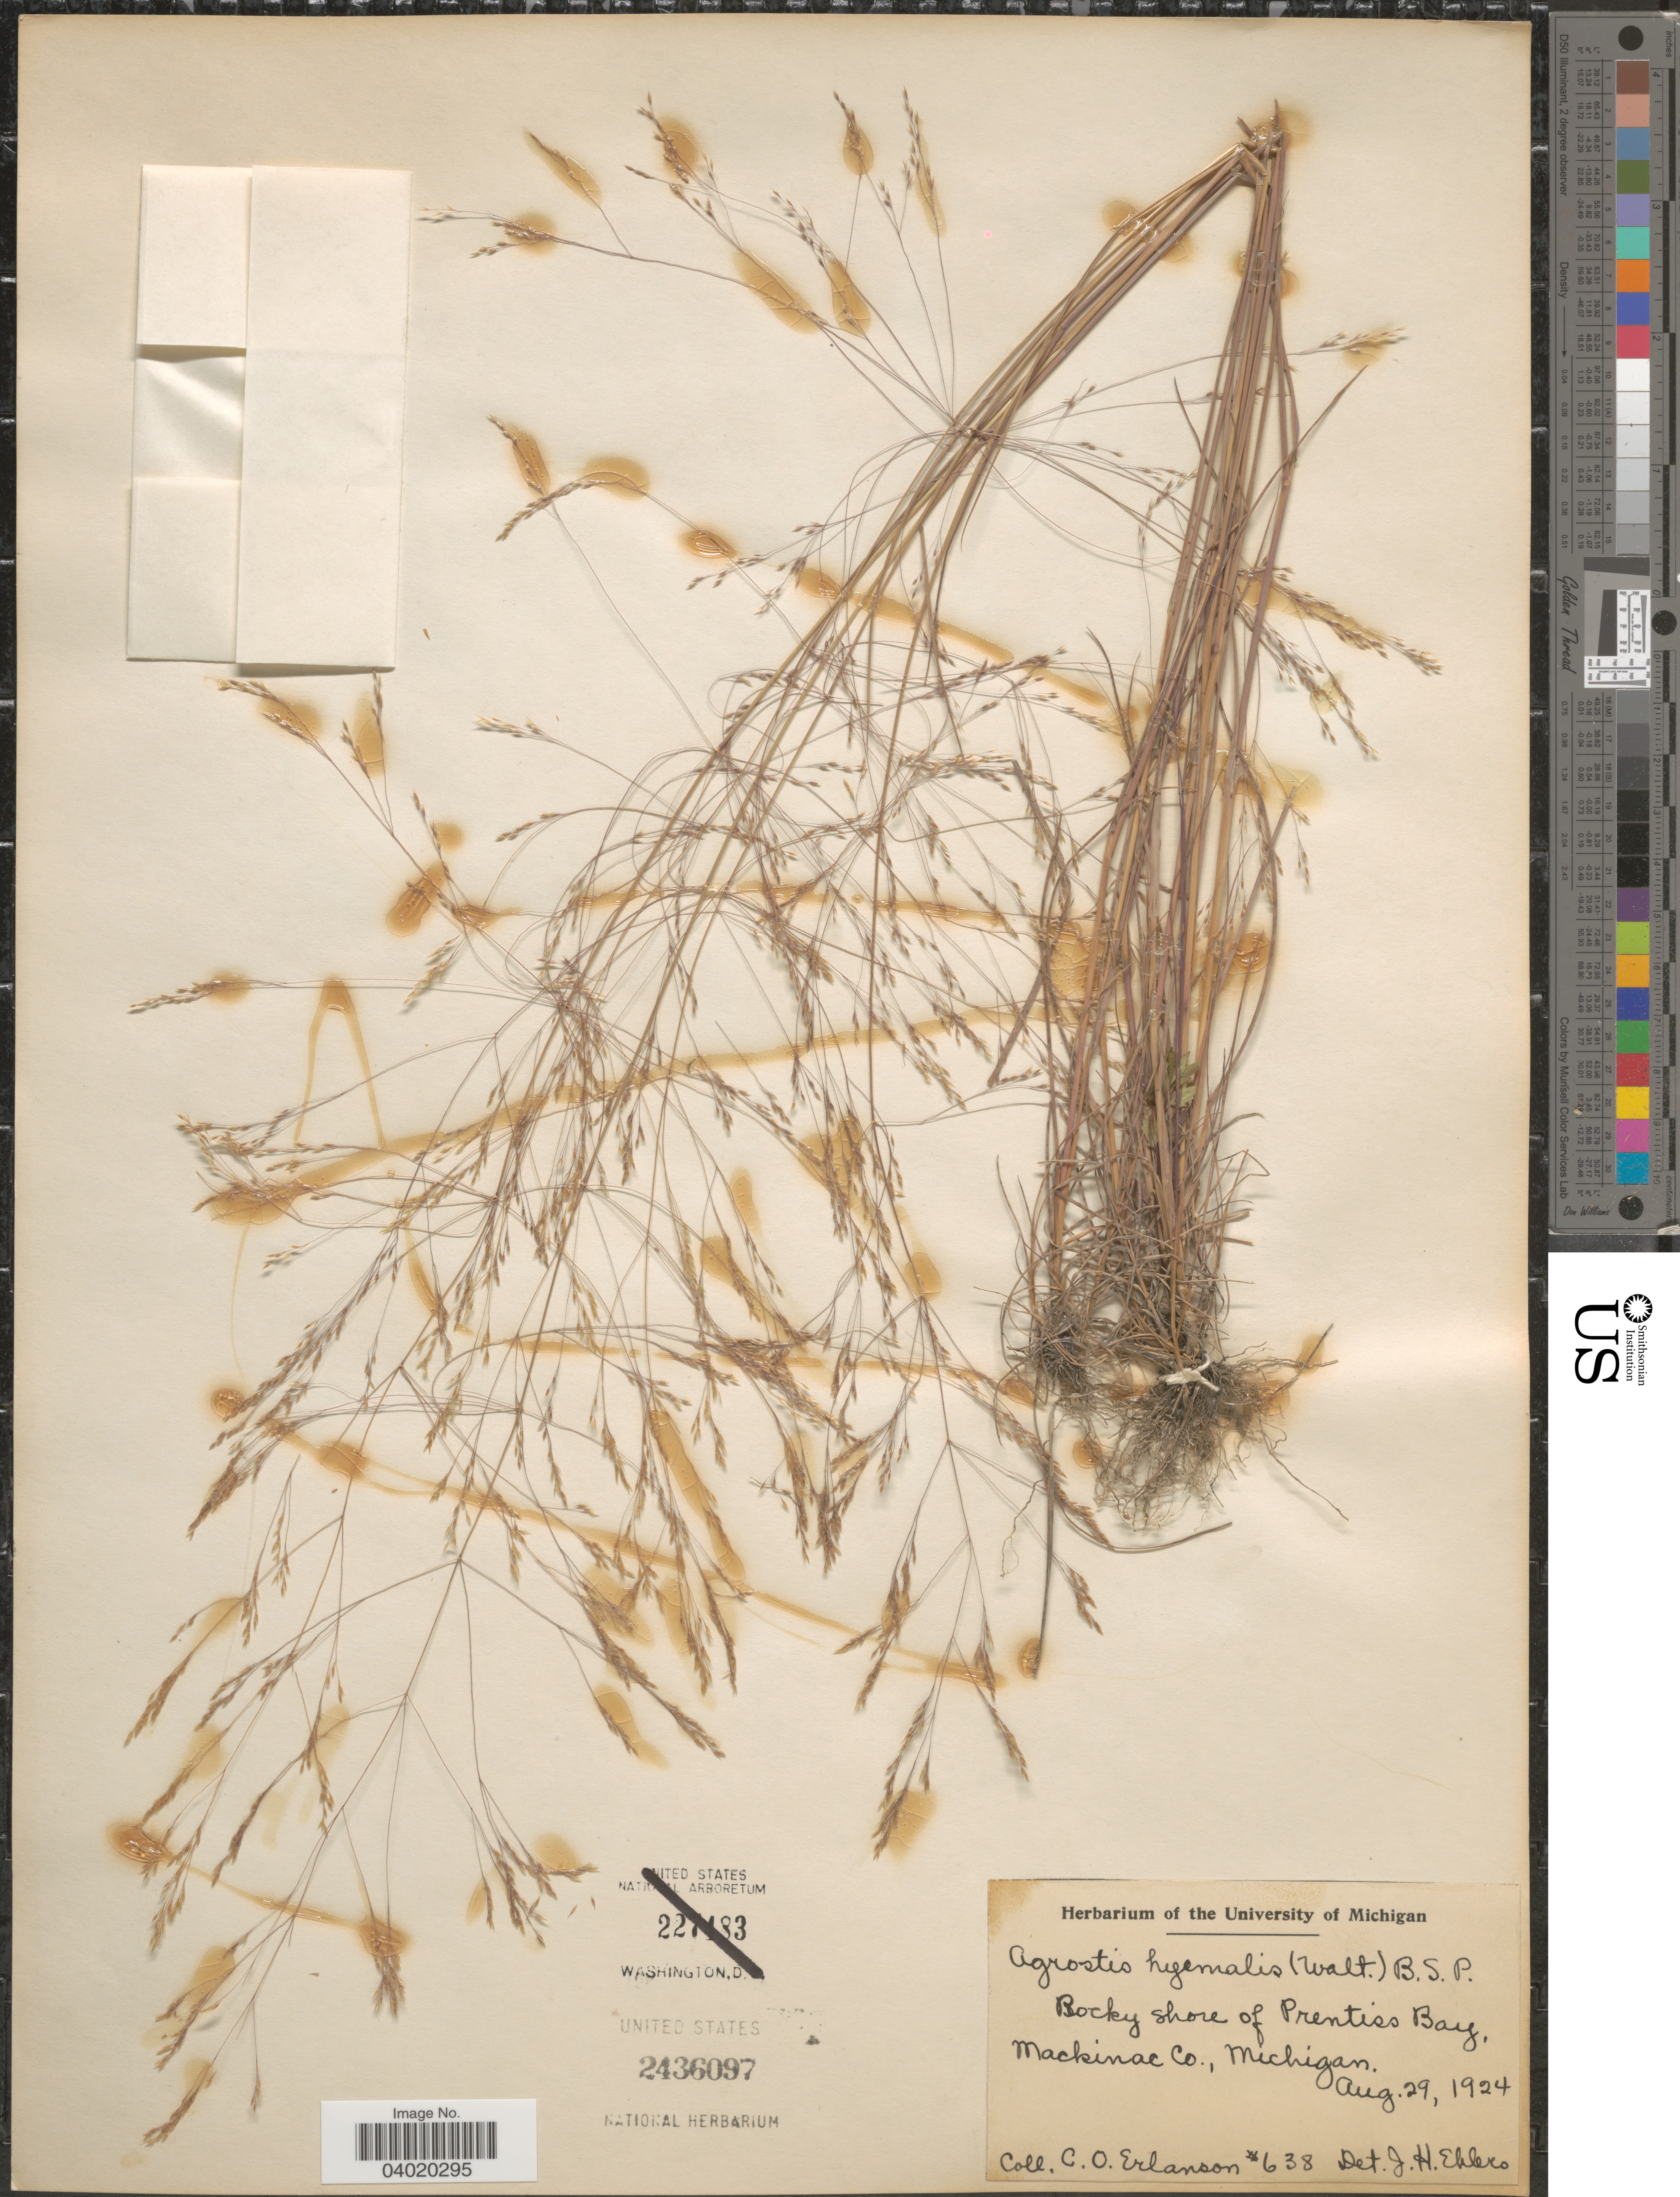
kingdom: Plantae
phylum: Tracheophyta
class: Liliopsida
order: Poales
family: Poaceae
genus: Agrostis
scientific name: Agrostis hyemalis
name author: (Walter) Britton et al.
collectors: C. O. Erlanson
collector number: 638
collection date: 1924-08-29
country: United States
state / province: Michigan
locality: Rocky shore of Prentiss Bay, Mackinac Co.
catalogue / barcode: US 2436097